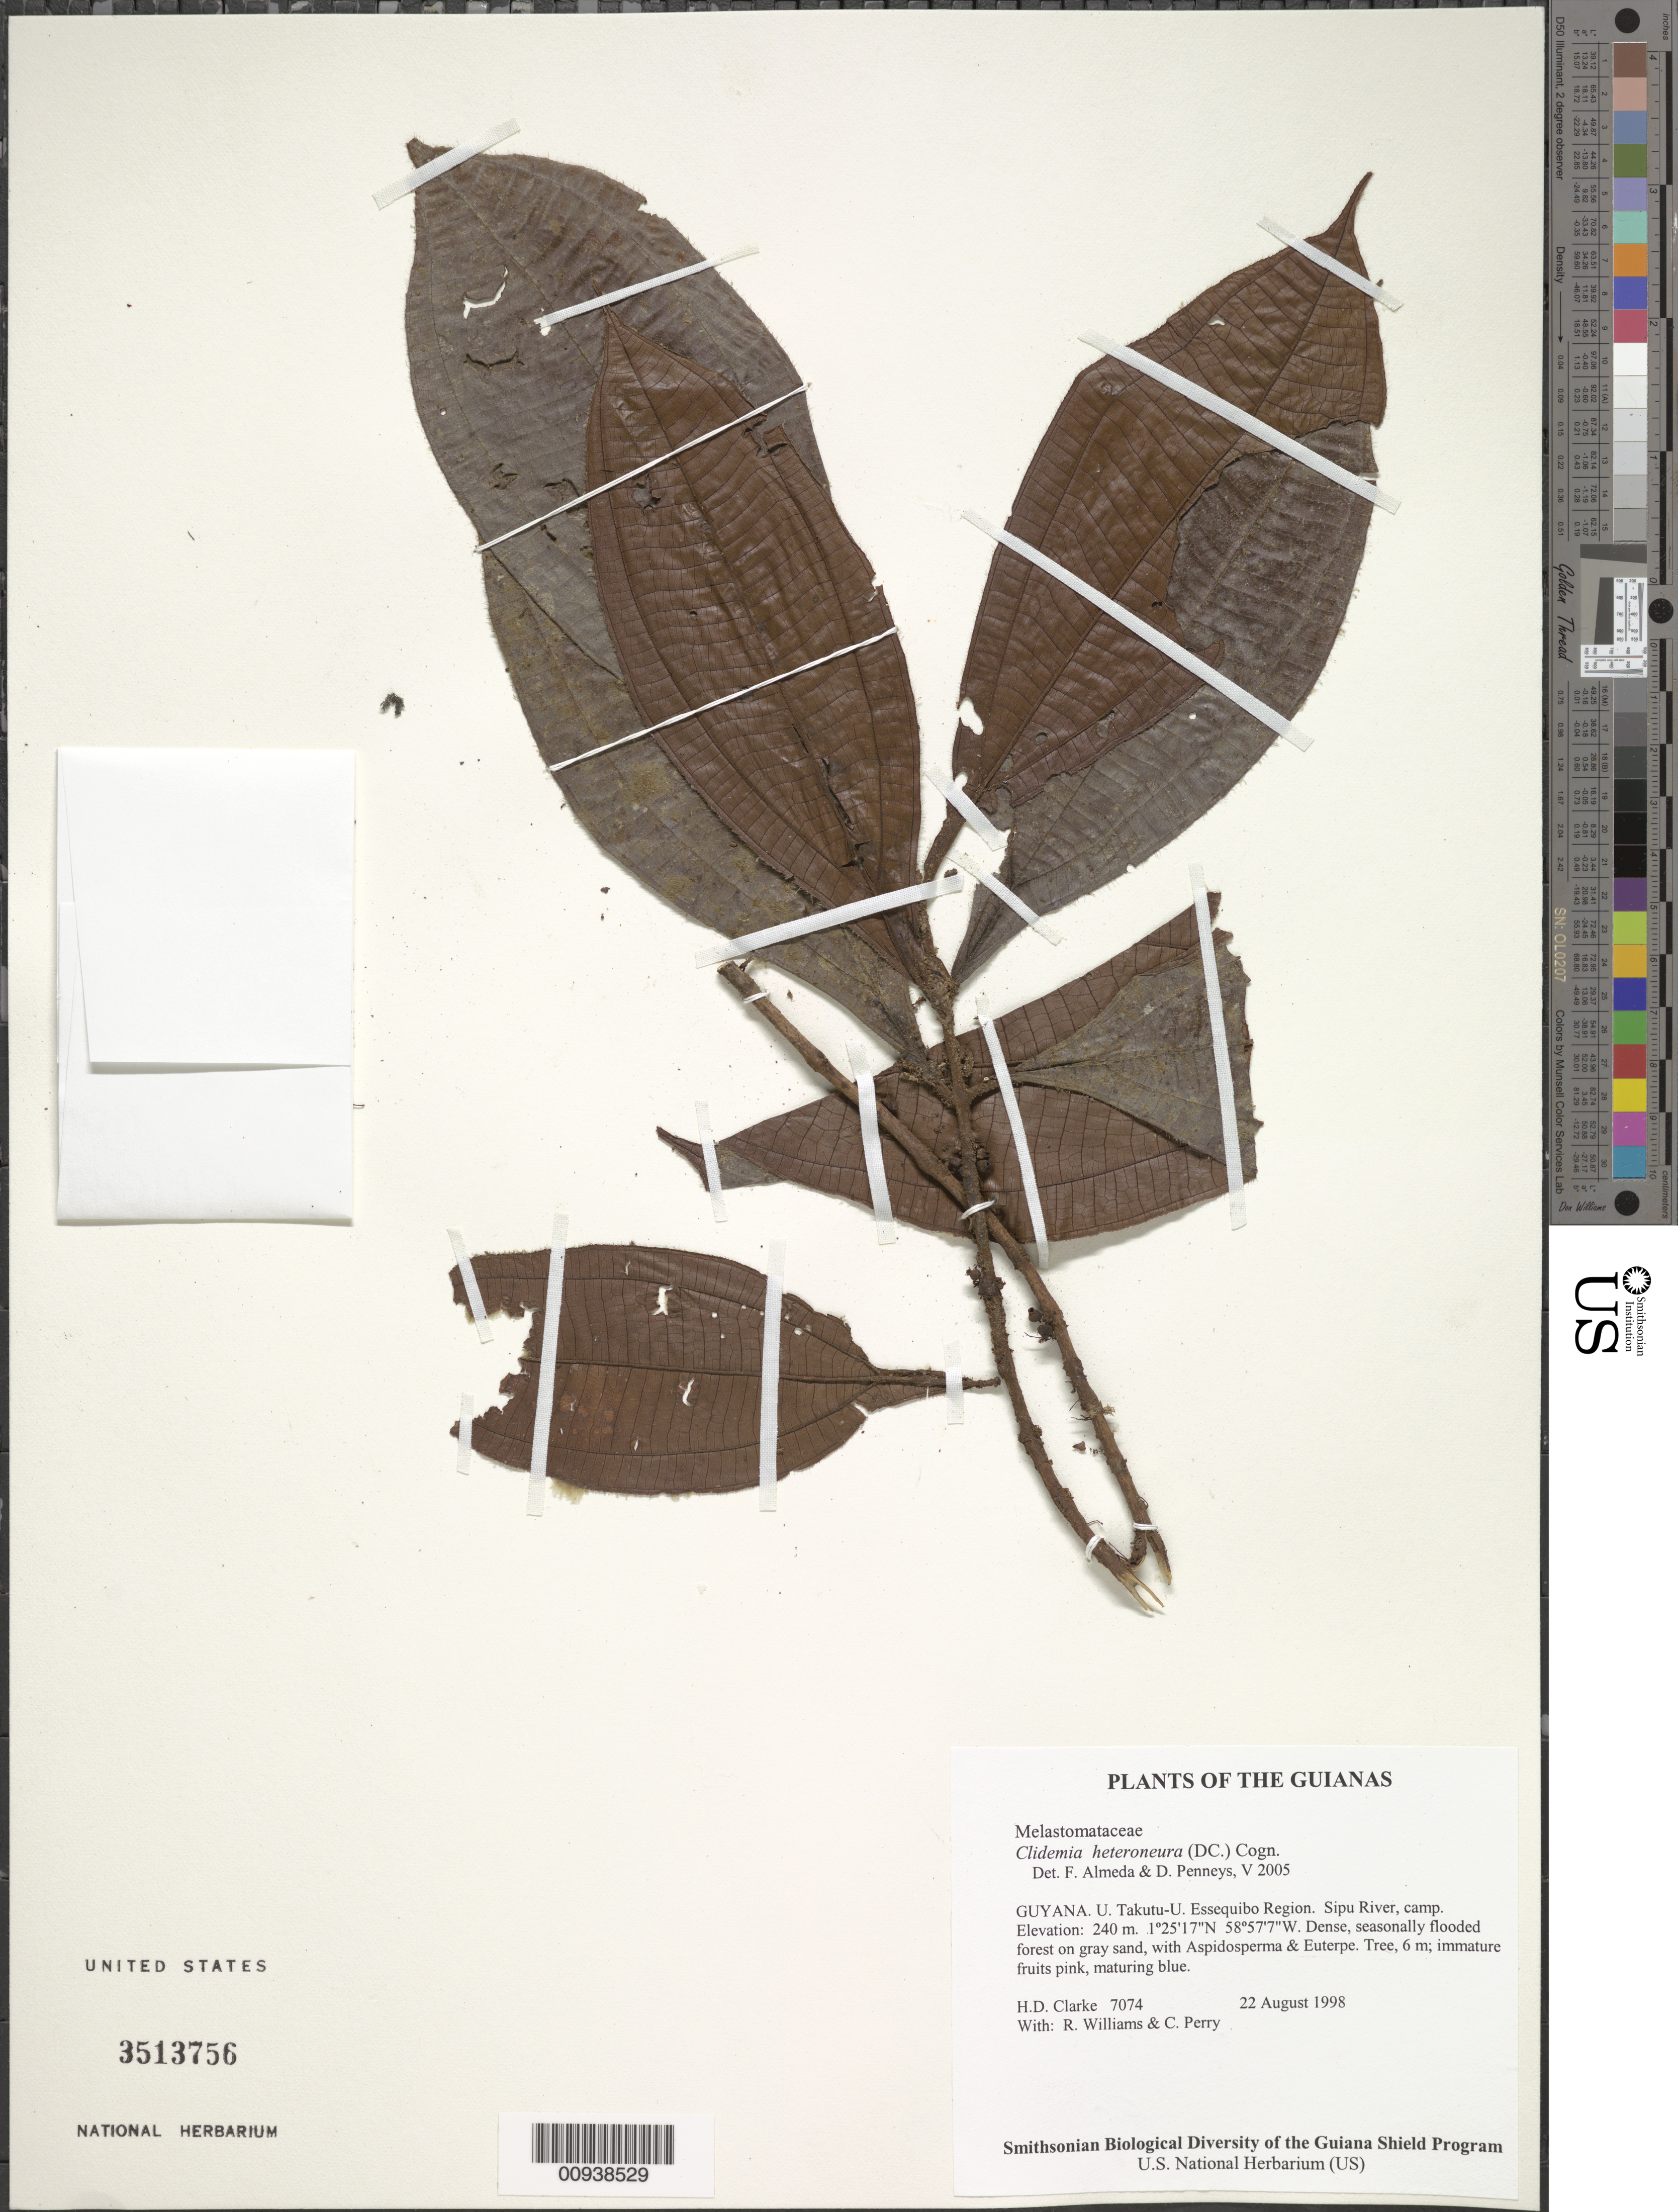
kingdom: Plantae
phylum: Tracheophyta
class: Magnoliopsida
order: Myrtales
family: Melastomataceae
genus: Clidemia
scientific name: Clidemia heteroneura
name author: (DC.) Cogn.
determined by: Almeda, F.; Penneys, D. S.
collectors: H. D. Clarke, R. Williams & C. Perry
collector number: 7074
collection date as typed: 22 August 1998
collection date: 1998-08-22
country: Guyana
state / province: U. Takutu-U. Essequibo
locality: Sipu River, camp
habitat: Dense, seasonally flooded forest on gray sand, with Aspidosperma & Euterpe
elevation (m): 240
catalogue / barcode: US 3513756